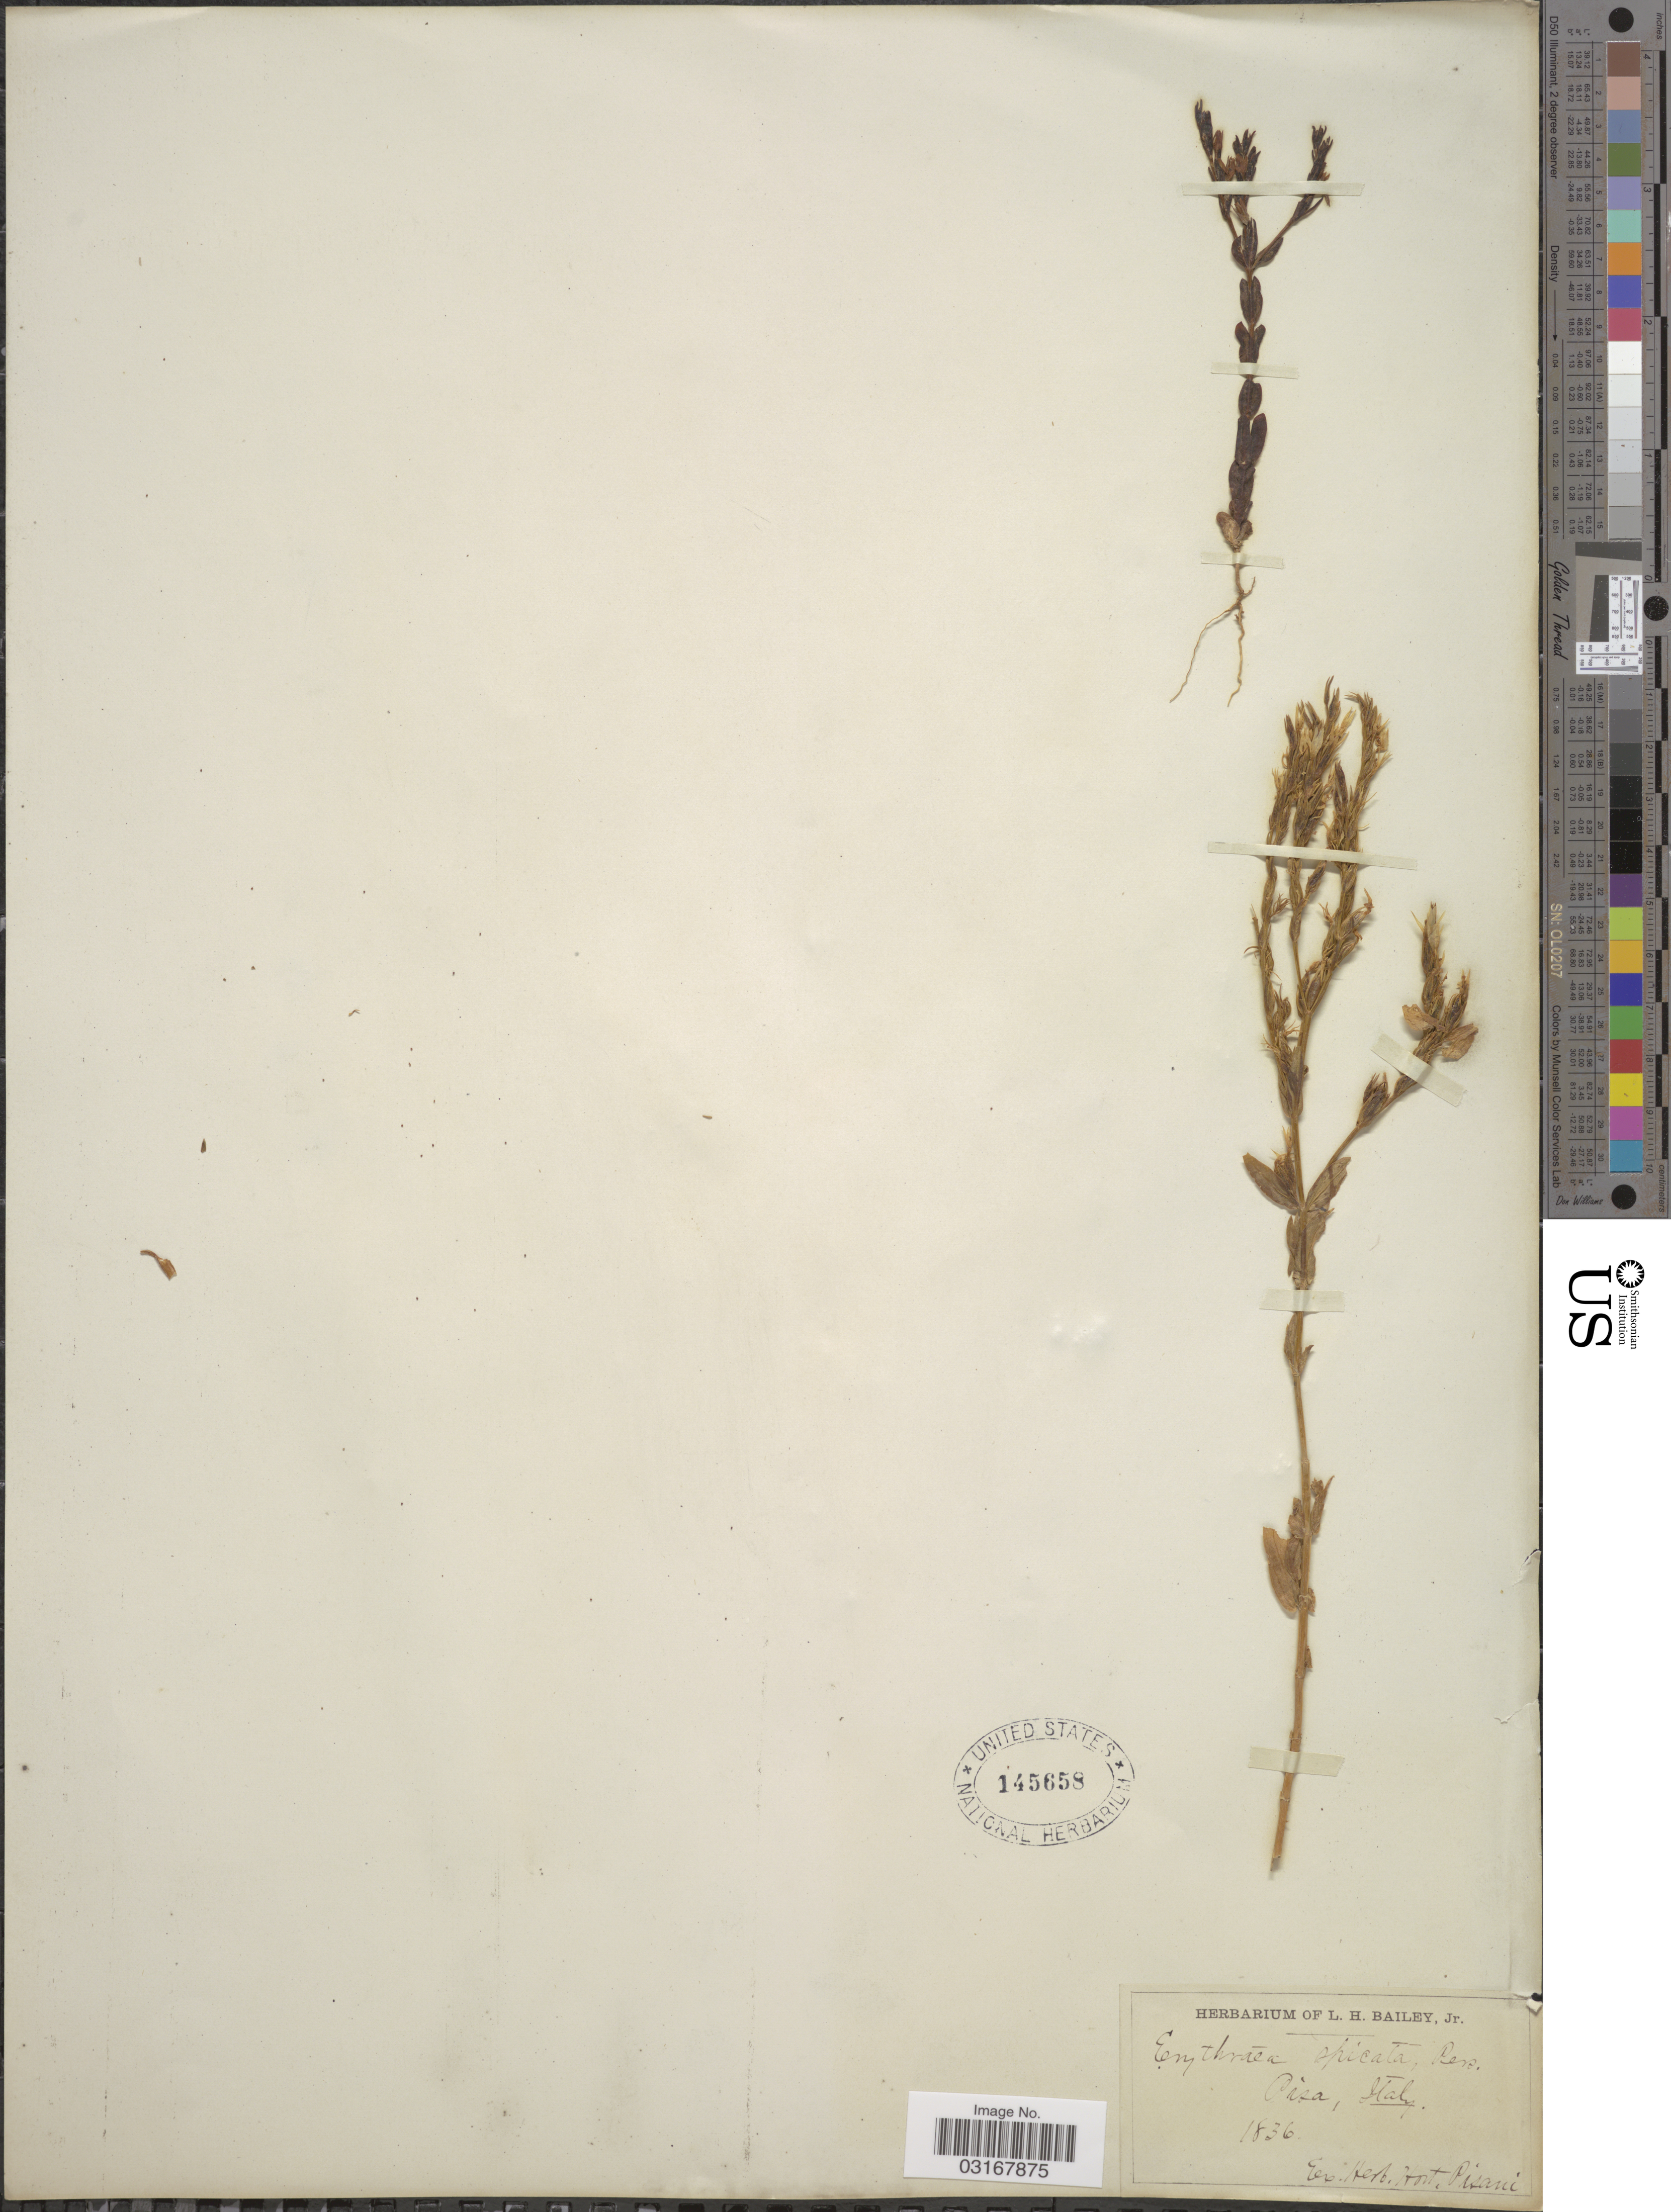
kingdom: Plantae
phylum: Tracheophyta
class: Magnoliopsida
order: Gentianales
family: Gentianaceae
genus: Centaurium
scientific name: Centaurium spicatum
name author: (L.) Fritsch ex Janch.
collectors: ex herb. L. H. Bailey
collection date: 1836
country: Italy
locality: Pisa.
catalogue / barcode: US 145658